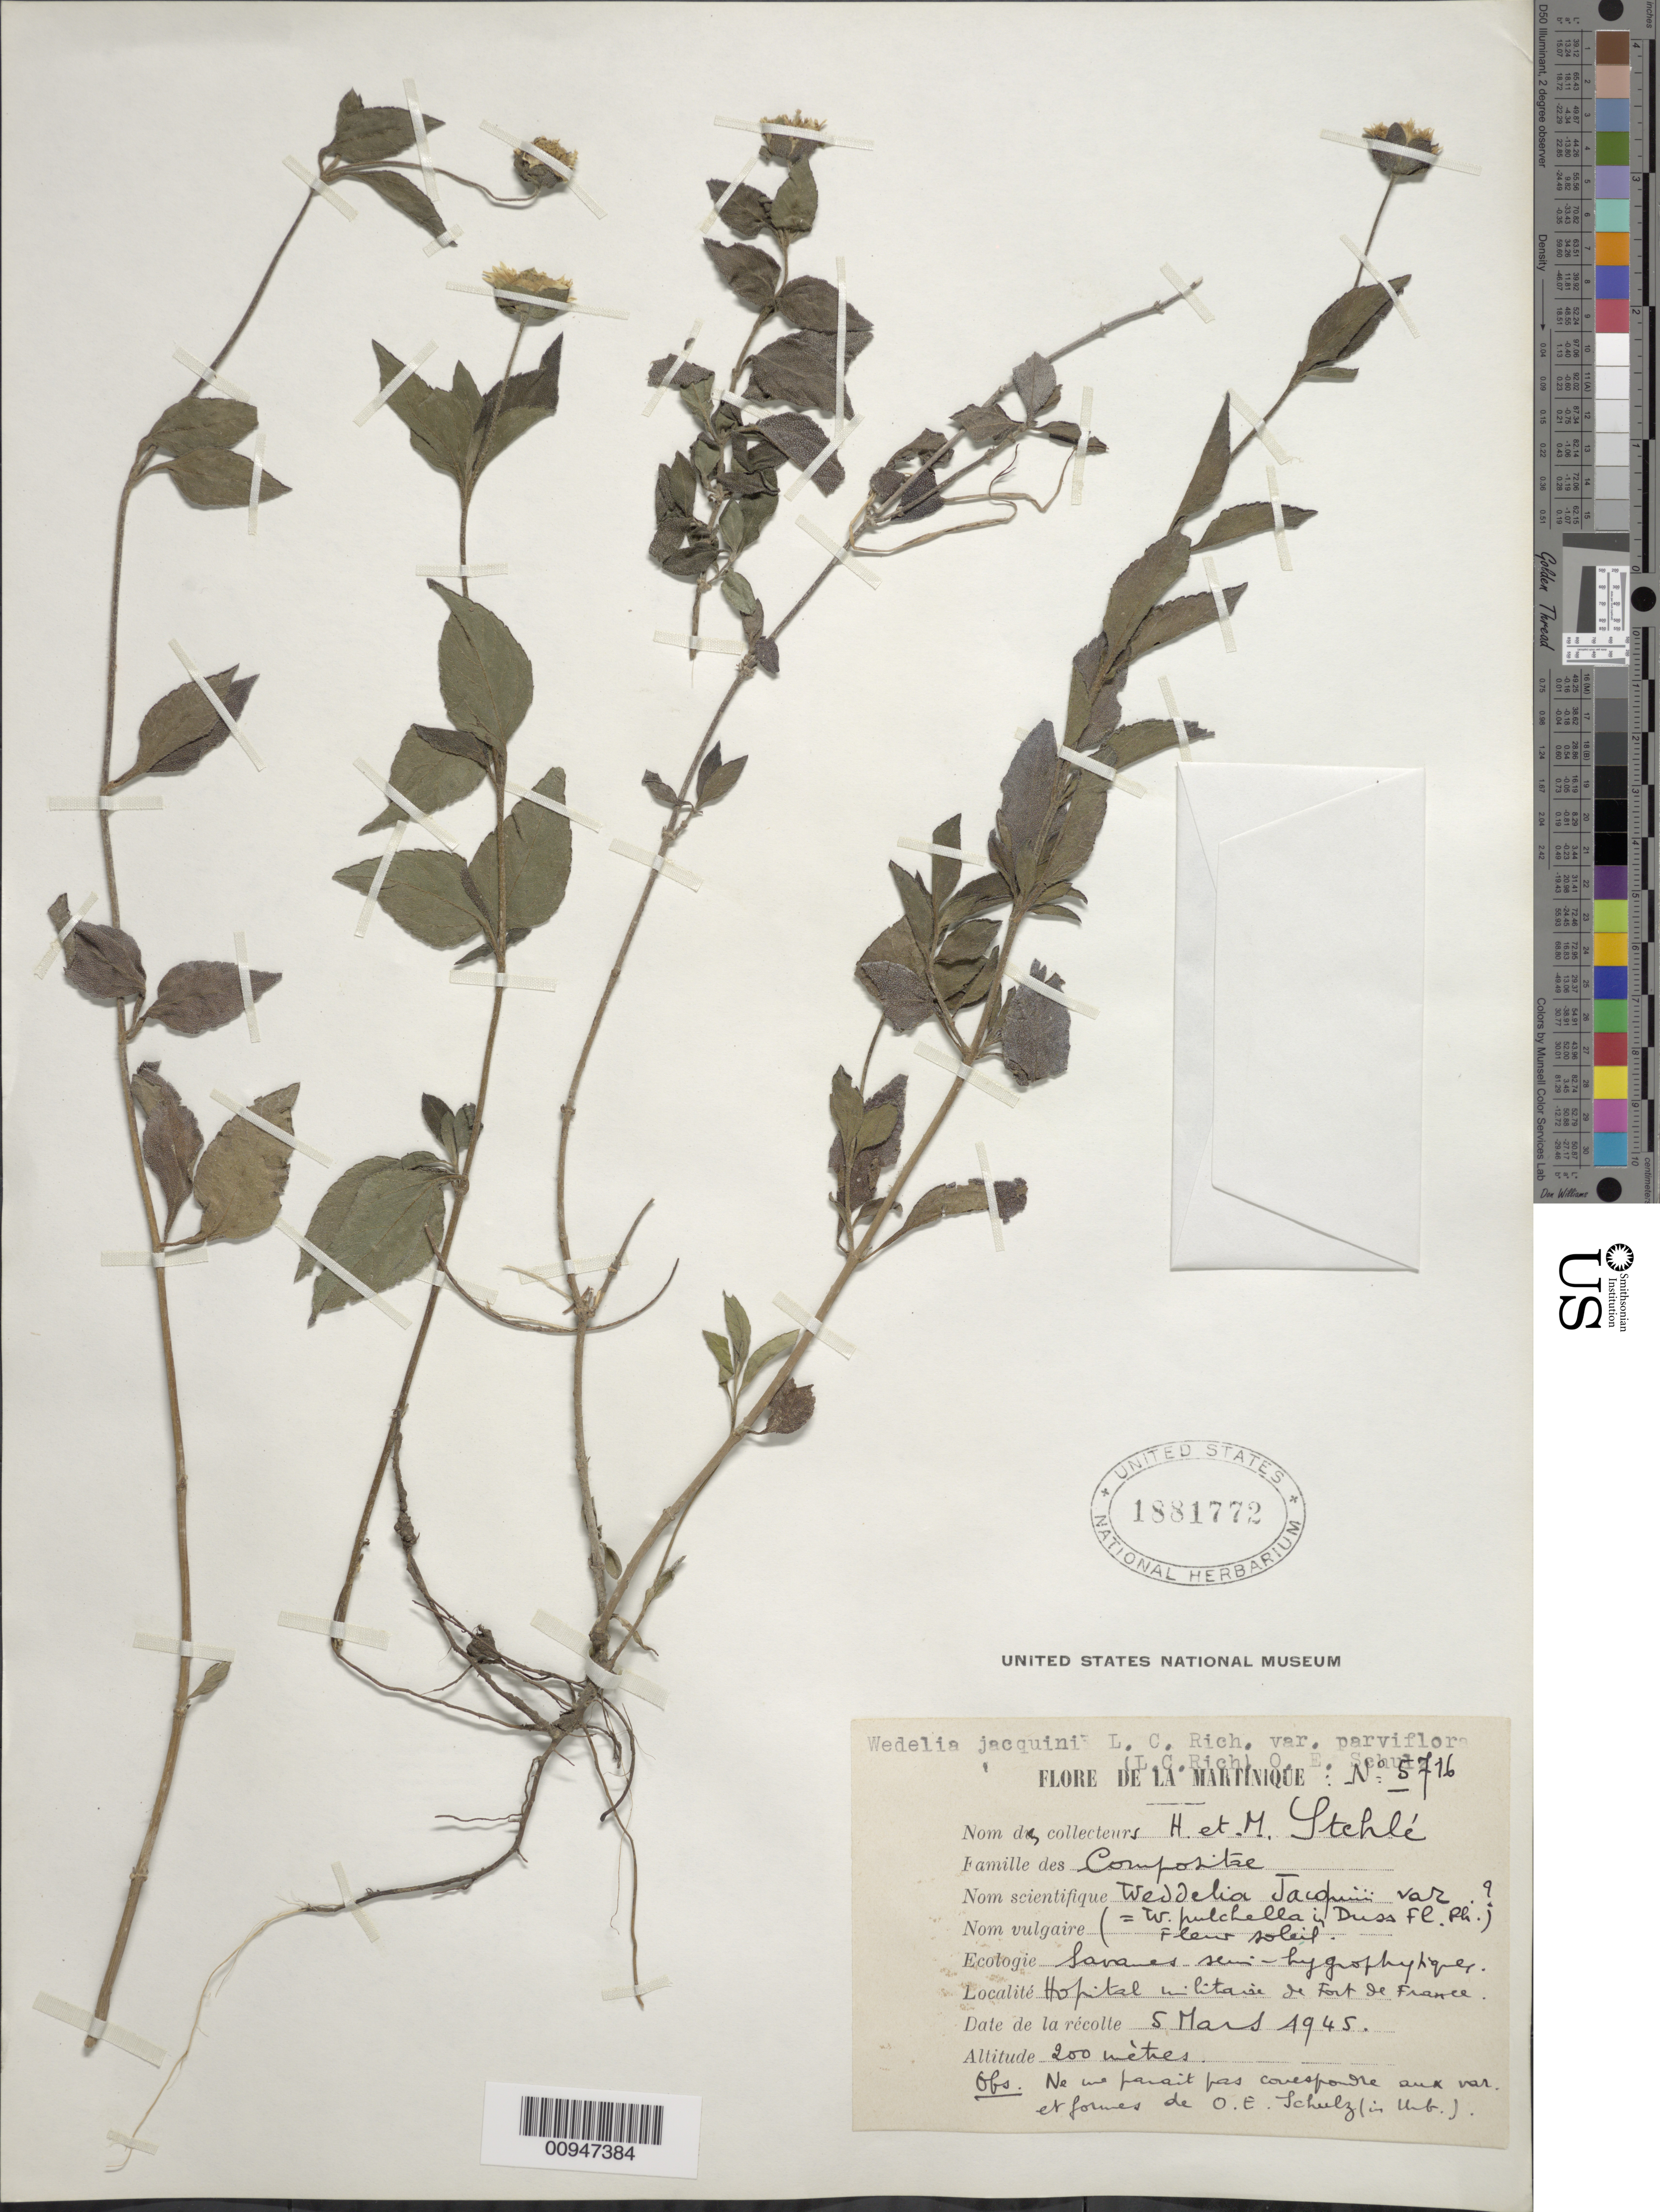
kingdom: Plantae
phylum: Tracheophyta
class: Magnoliopsida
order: Asterales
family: Asteraceae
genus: Wedelia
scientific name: Wedelia calycina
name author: Rich.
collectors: H. Stehlé & M. Stehlé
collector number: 5716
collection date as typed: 05 Mar 1945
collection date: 1945-03-05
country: Martinique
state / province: Fort-de-France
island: Martinique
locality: Hopital de Fort de France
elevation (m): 200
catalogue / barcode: US 1881772